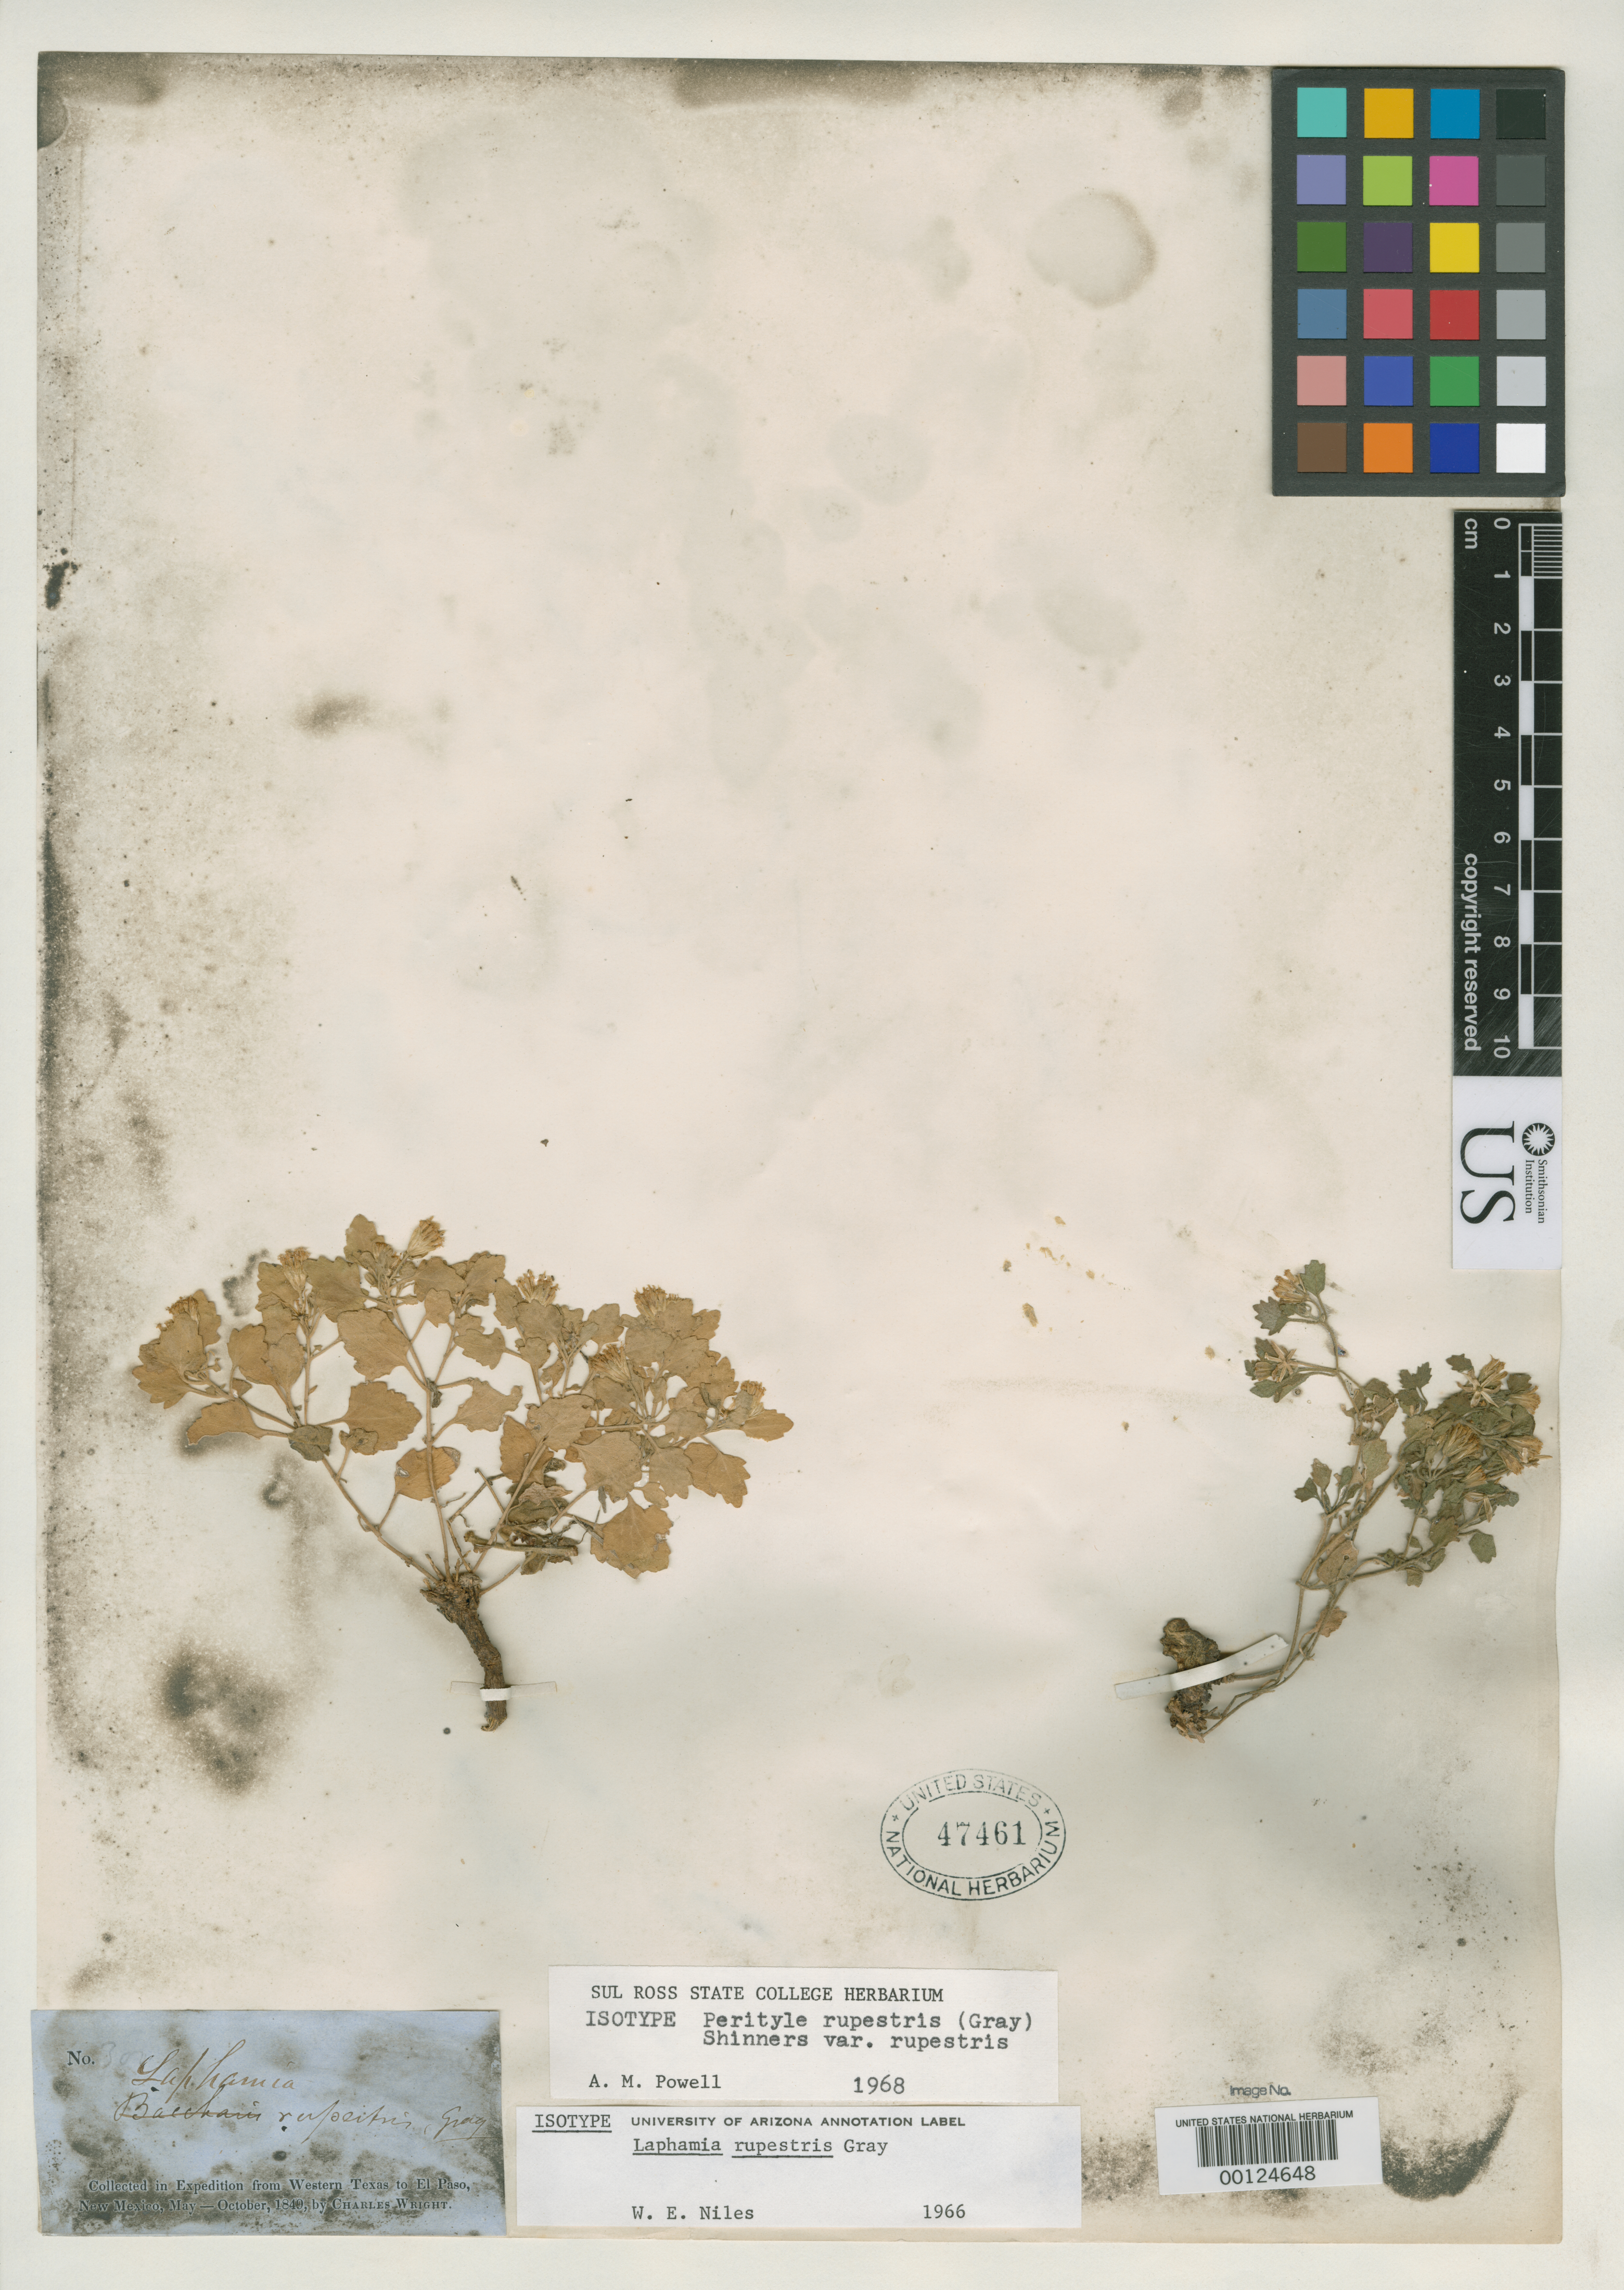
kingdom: Plantae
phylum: Tracheophyta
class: Magnoliopsida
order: Asterales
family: Asteraceae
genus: Laphamia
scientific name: Laphamia rupestris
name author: A. Gray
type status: Type Collection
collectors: C. Wright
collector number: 300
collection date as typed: Aug 1849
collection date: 1849-08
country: United States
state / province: Texas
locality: Pass of the Limpia.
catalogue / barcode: US 47461